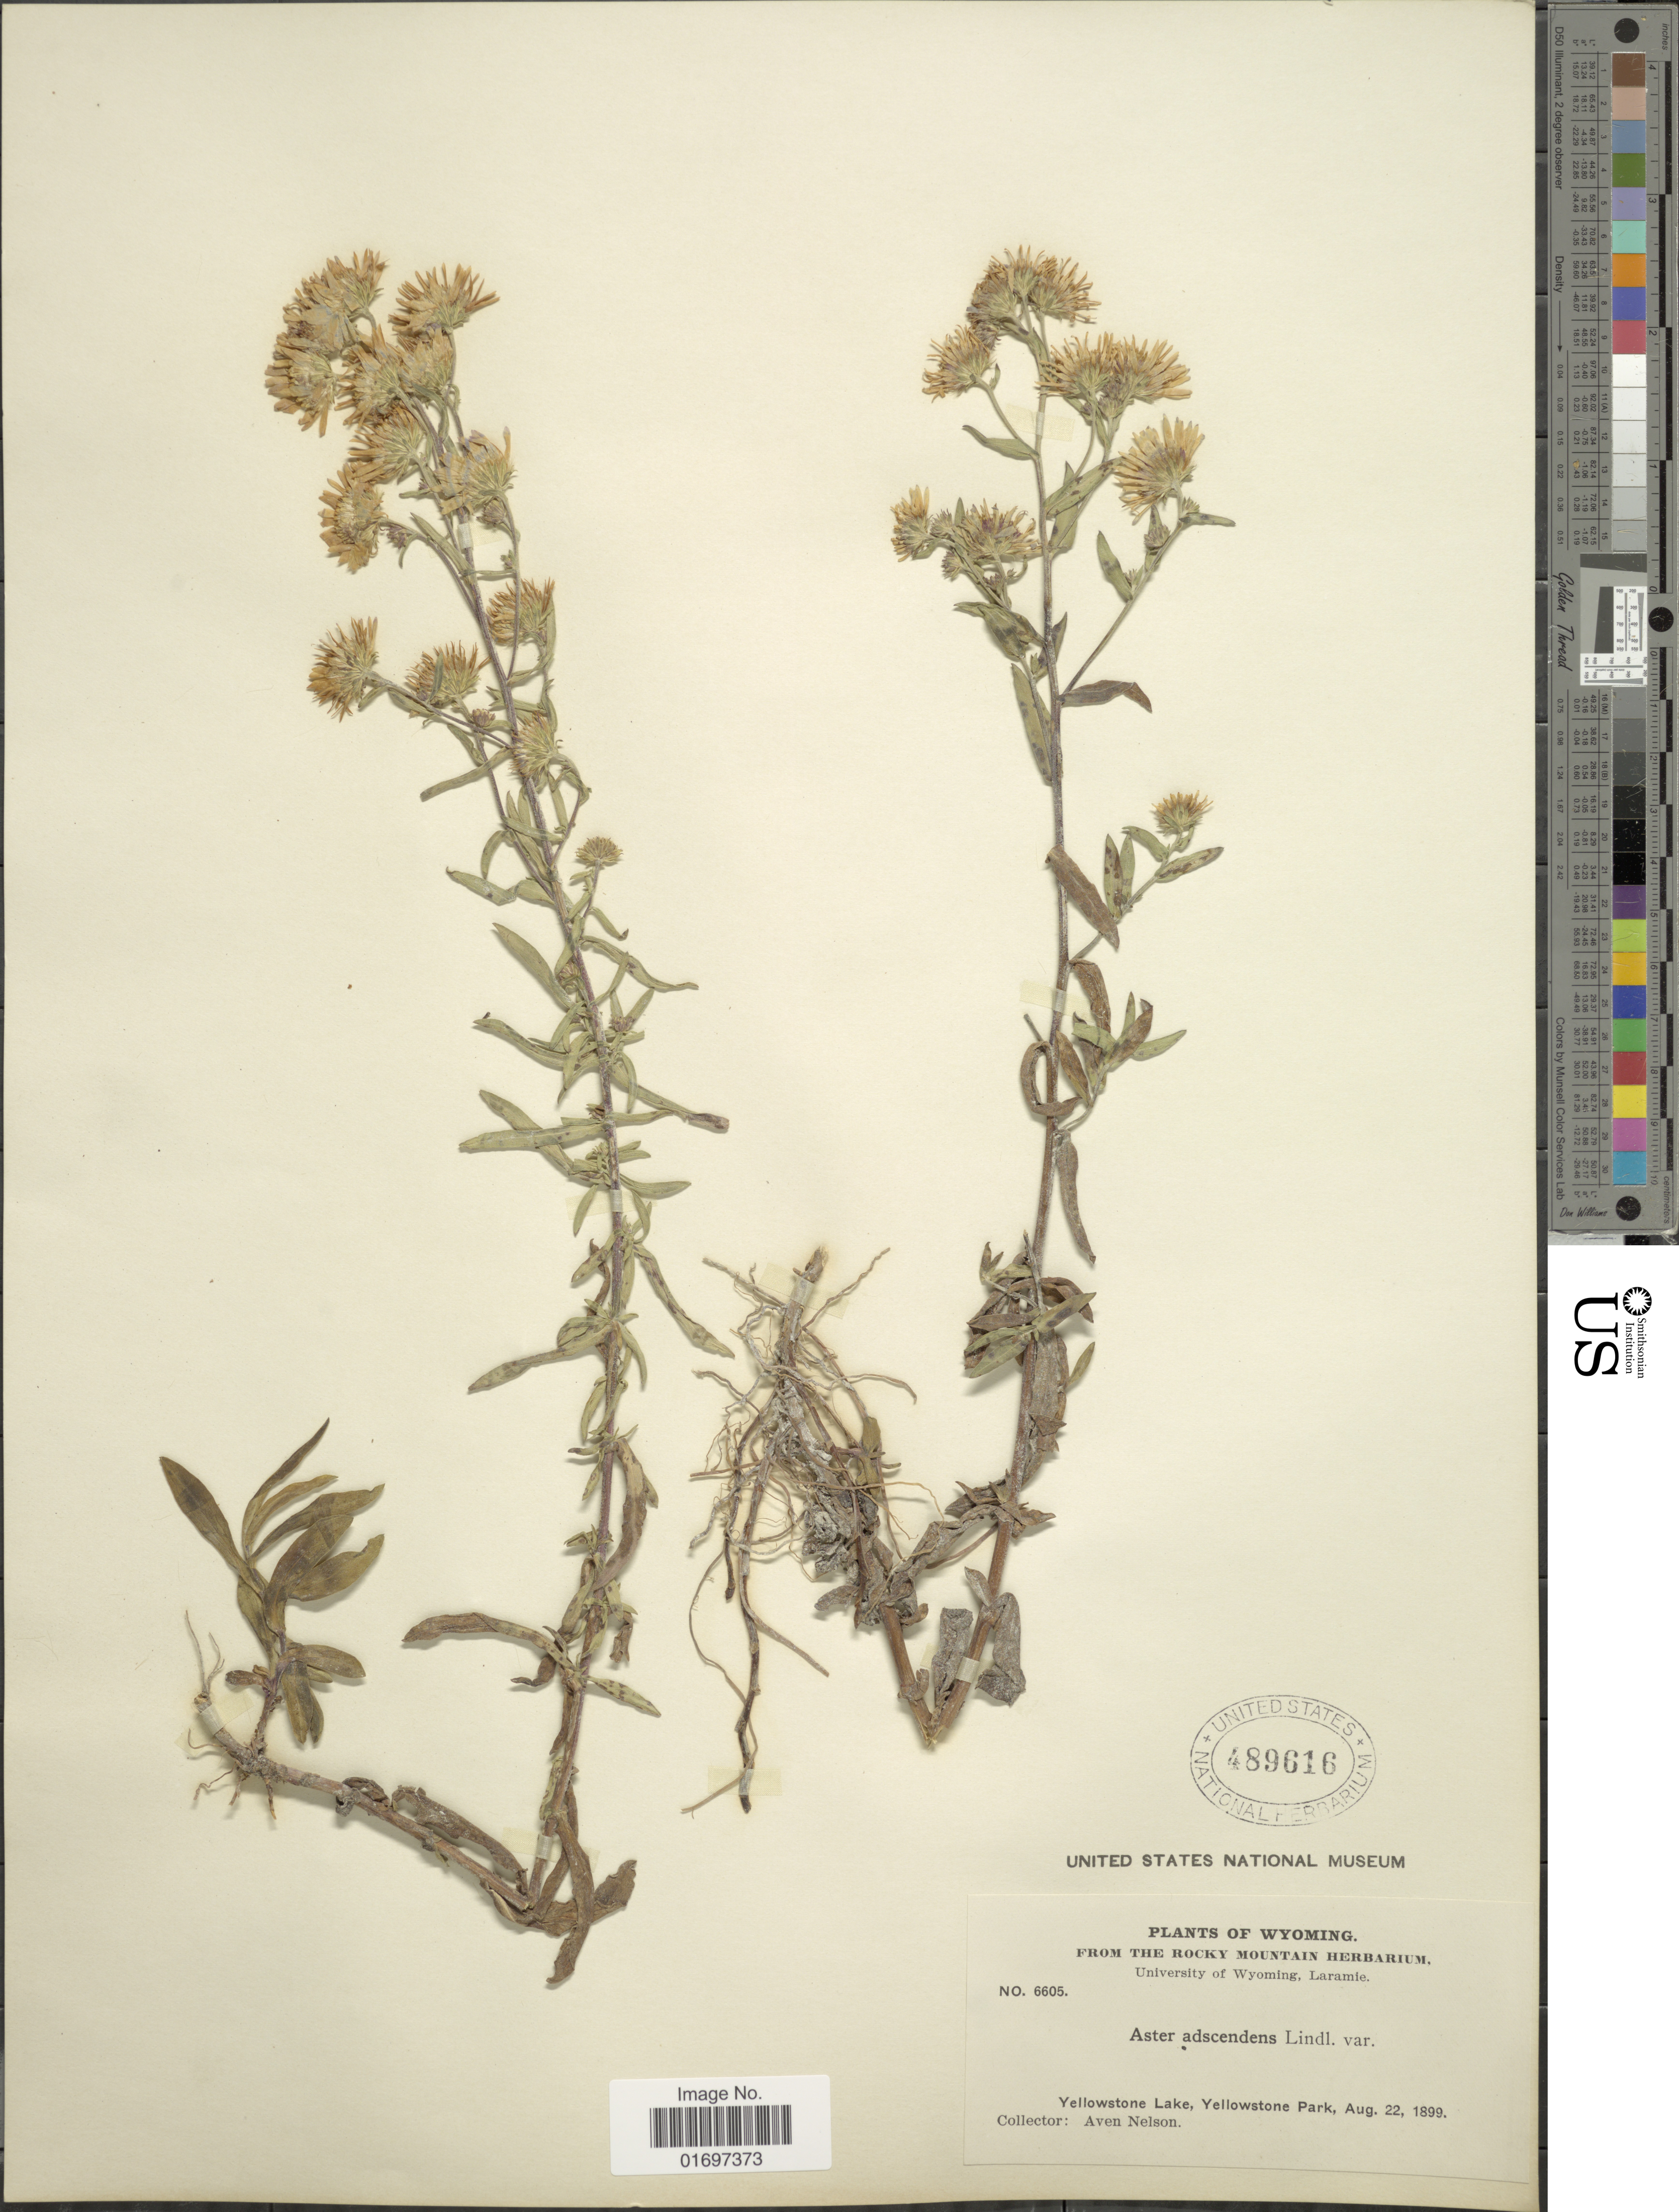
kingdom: Plantae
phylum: Tracheophyta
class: Magnoliopsida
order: Asterales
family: Asteraceae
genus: Symphyotrichum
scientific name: Symphyotrichum ascendens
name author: (Lindl.) G.L. Nesom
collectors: A. Nelson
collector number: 6605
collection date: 1899-08-22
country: United States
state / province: Wyoming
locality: Wyoming. Yellowstone Lake, Yellowstone Park.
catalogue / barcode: US 489616